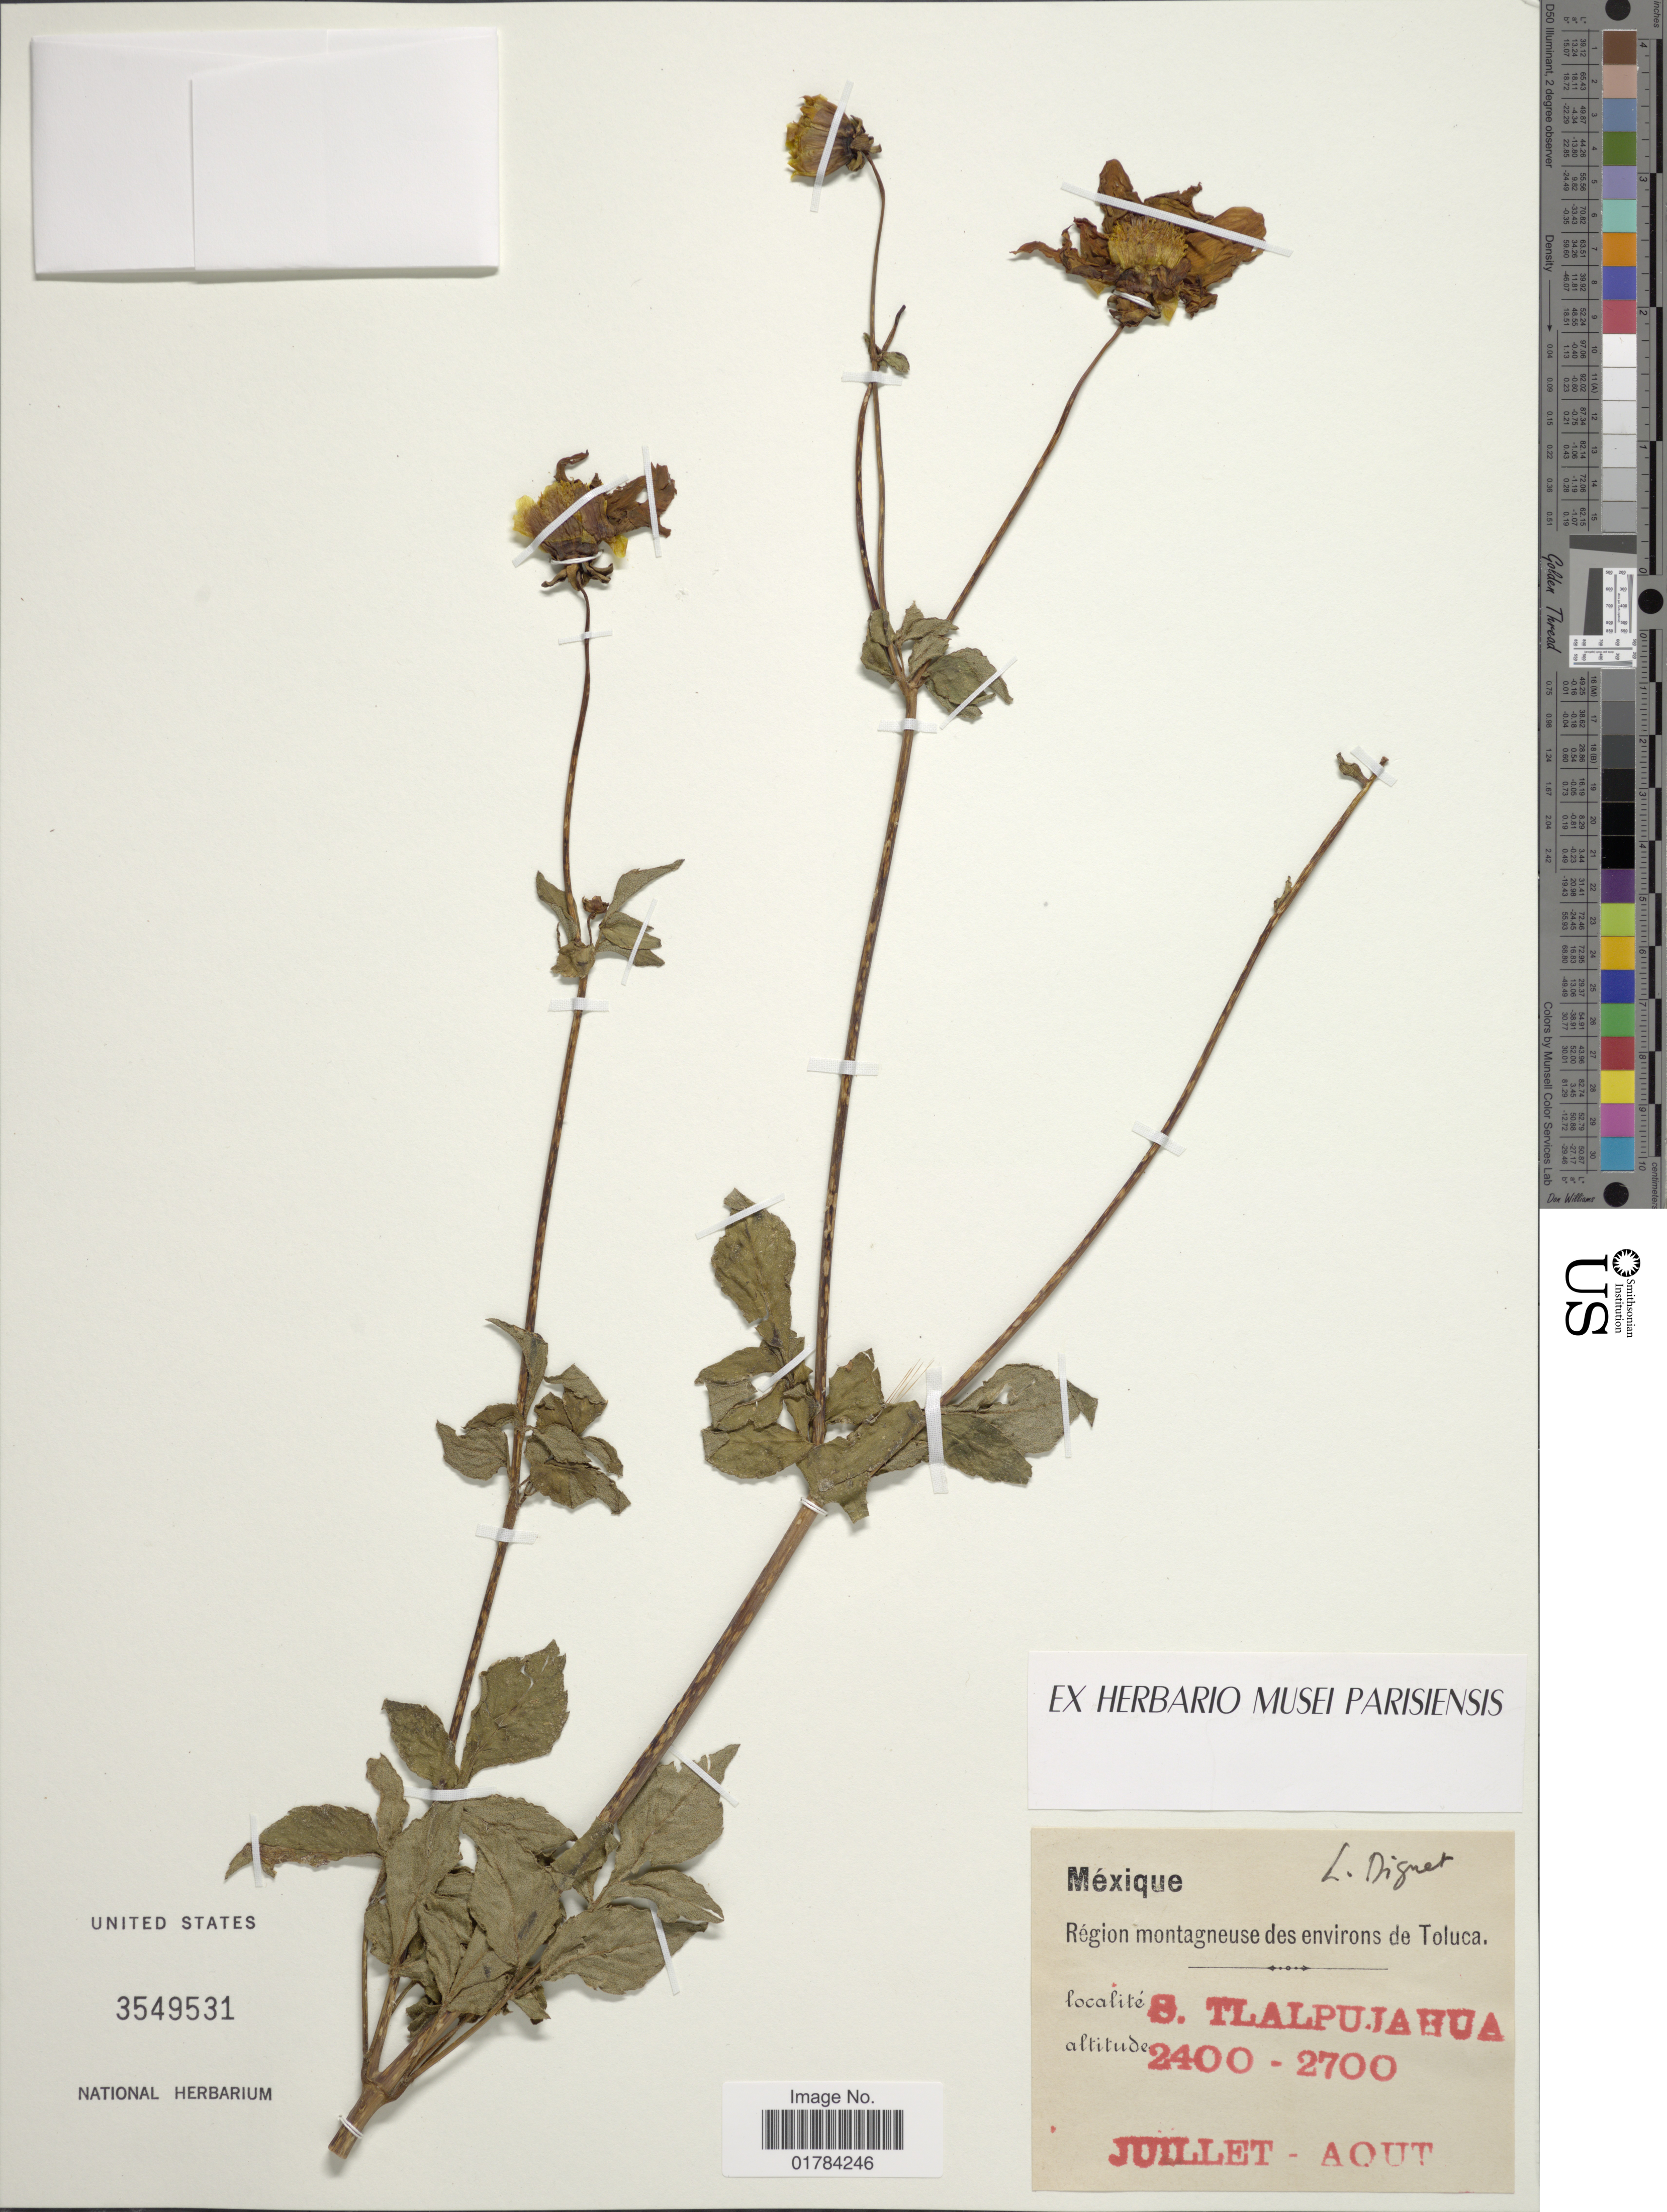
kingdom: Plantae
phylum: Tracheophyta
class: Magnoliopsida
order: Asterales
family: Asteraceae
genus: Dahlia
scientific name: Dahlia coccinea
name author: Cav.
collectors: L. Diguet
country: Mexico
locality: Region montagneuse des environs de Toluca, S. Tlalpujahua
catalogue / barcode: US 3549531